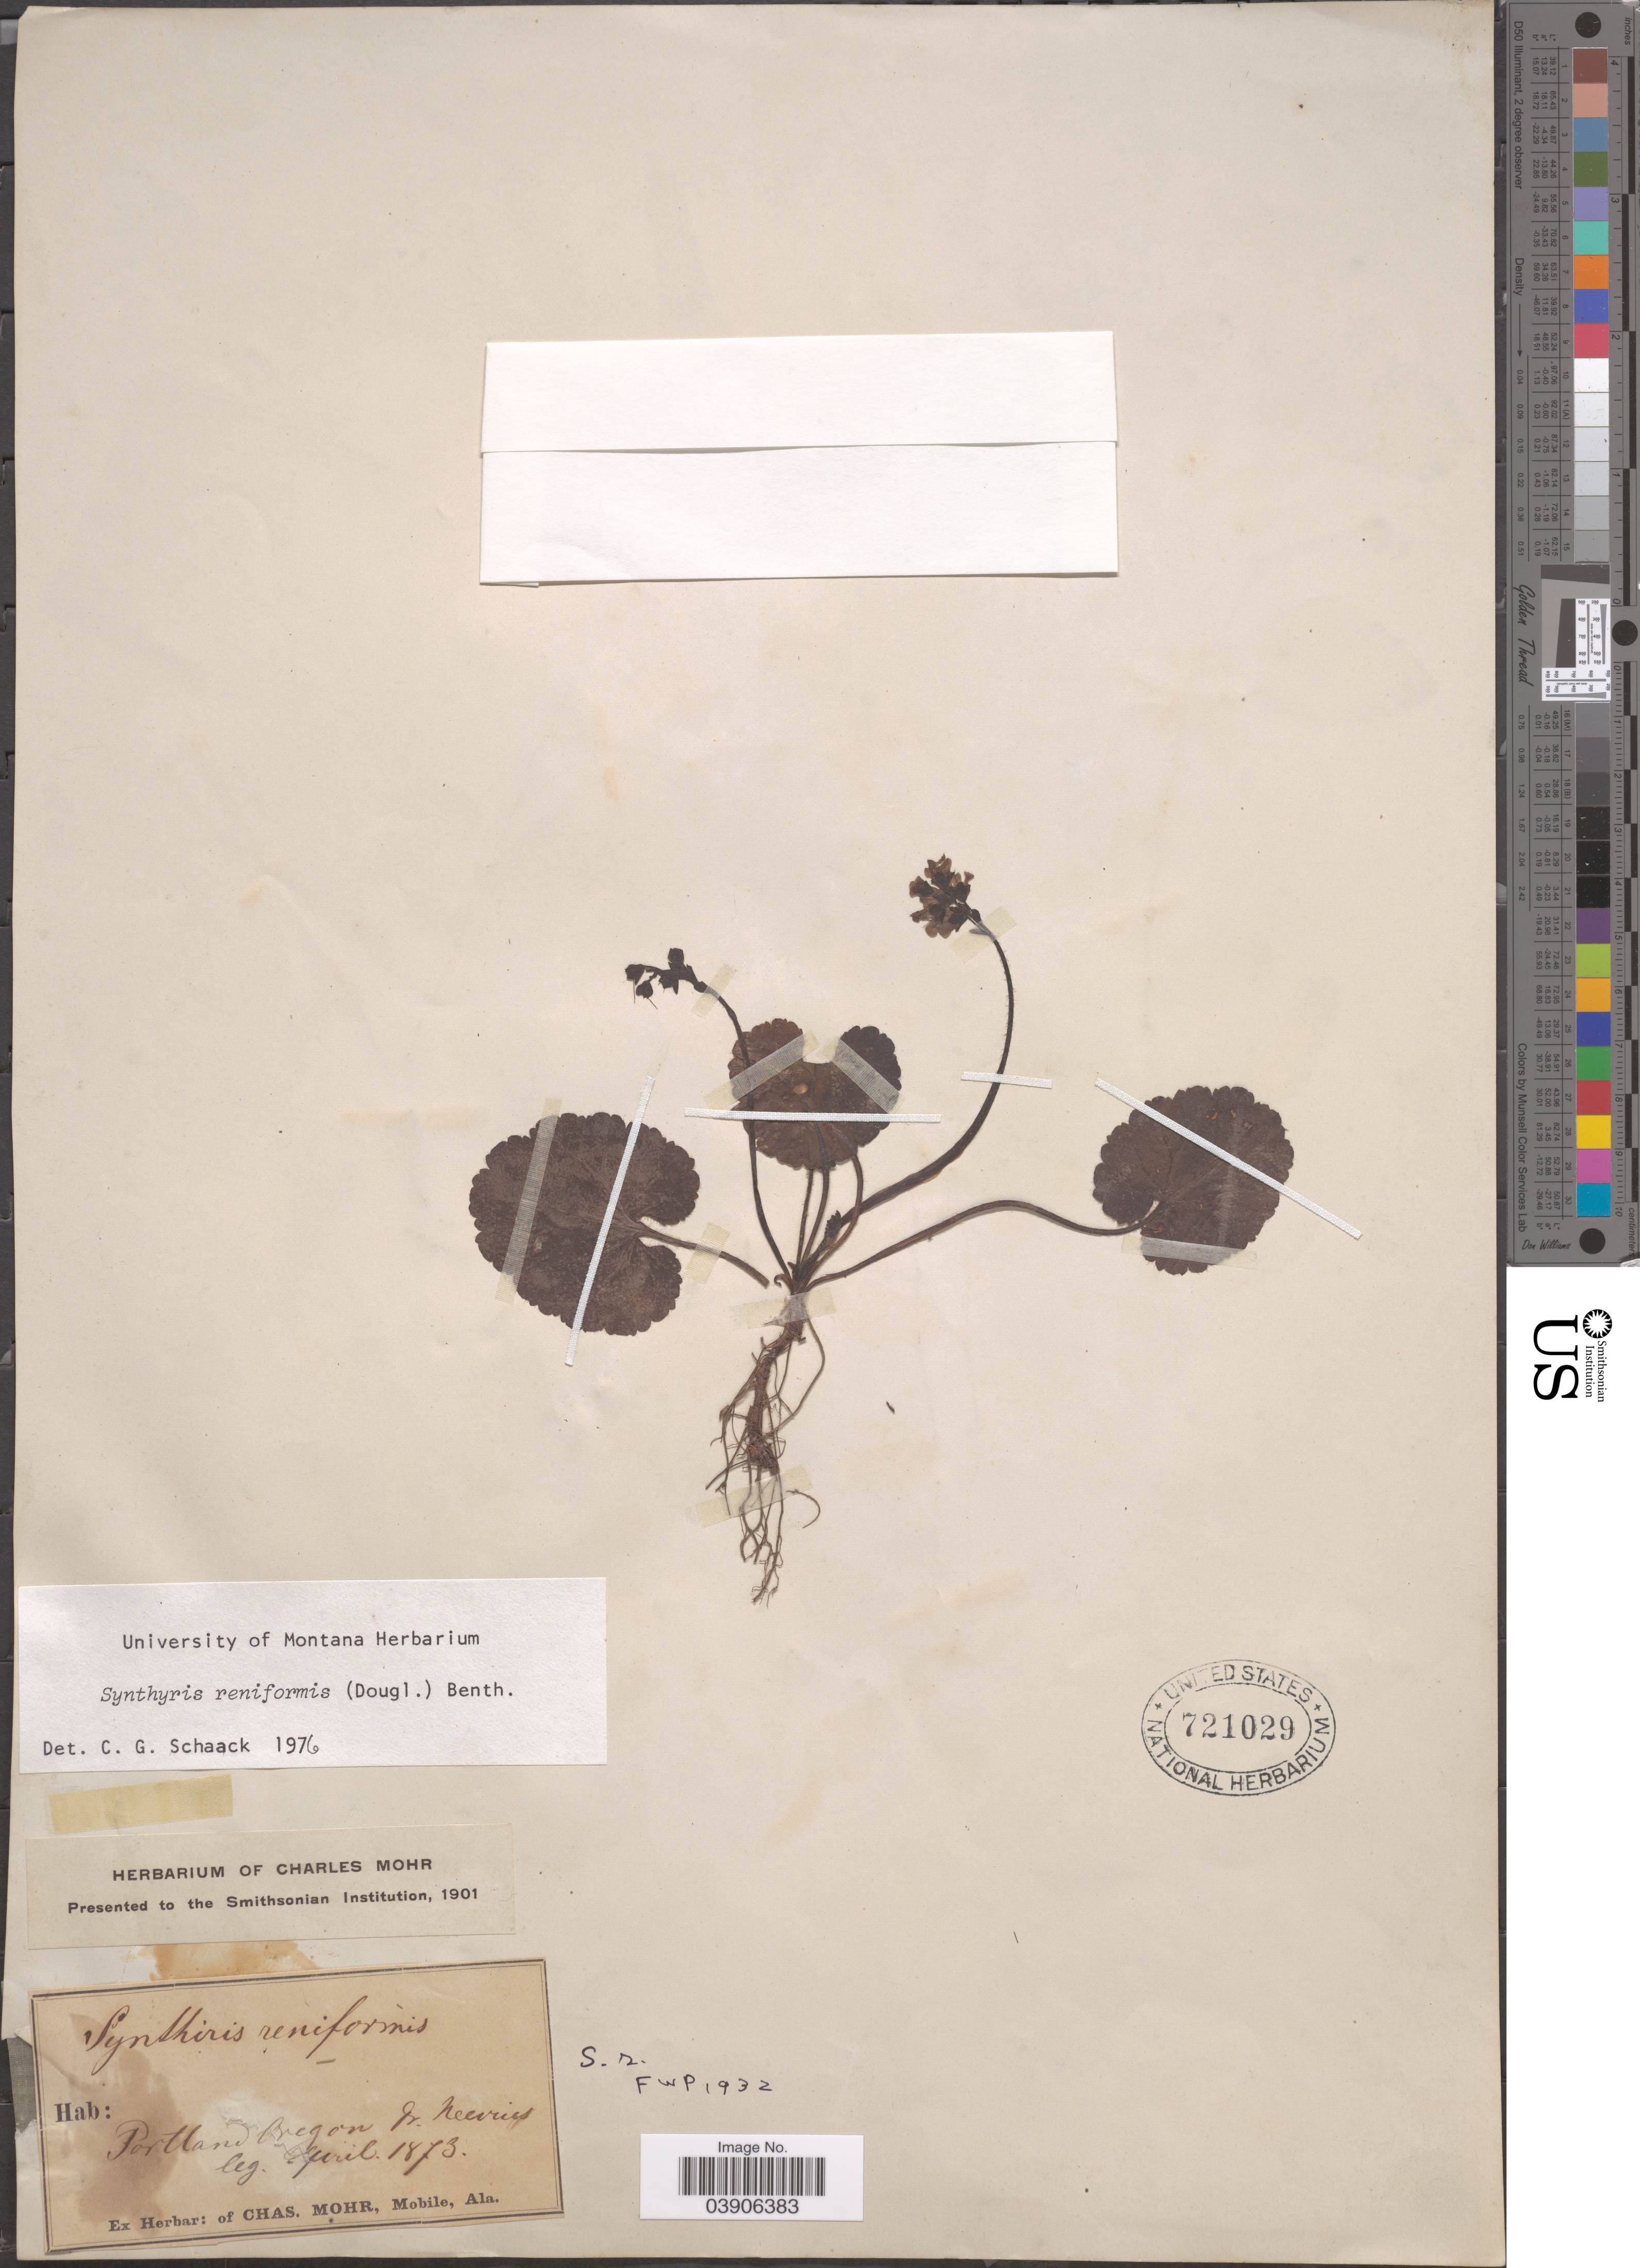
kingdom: Plantae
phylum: Tracheophyta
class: Magnoliopsida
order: Lamiales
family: Plantaginaceae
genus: Synthyris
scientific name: Synthyris reniformis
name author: Benth.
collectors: R. Nevius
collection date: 1873-04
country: United States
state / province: Oregon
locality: Portland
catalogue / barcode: US 721029